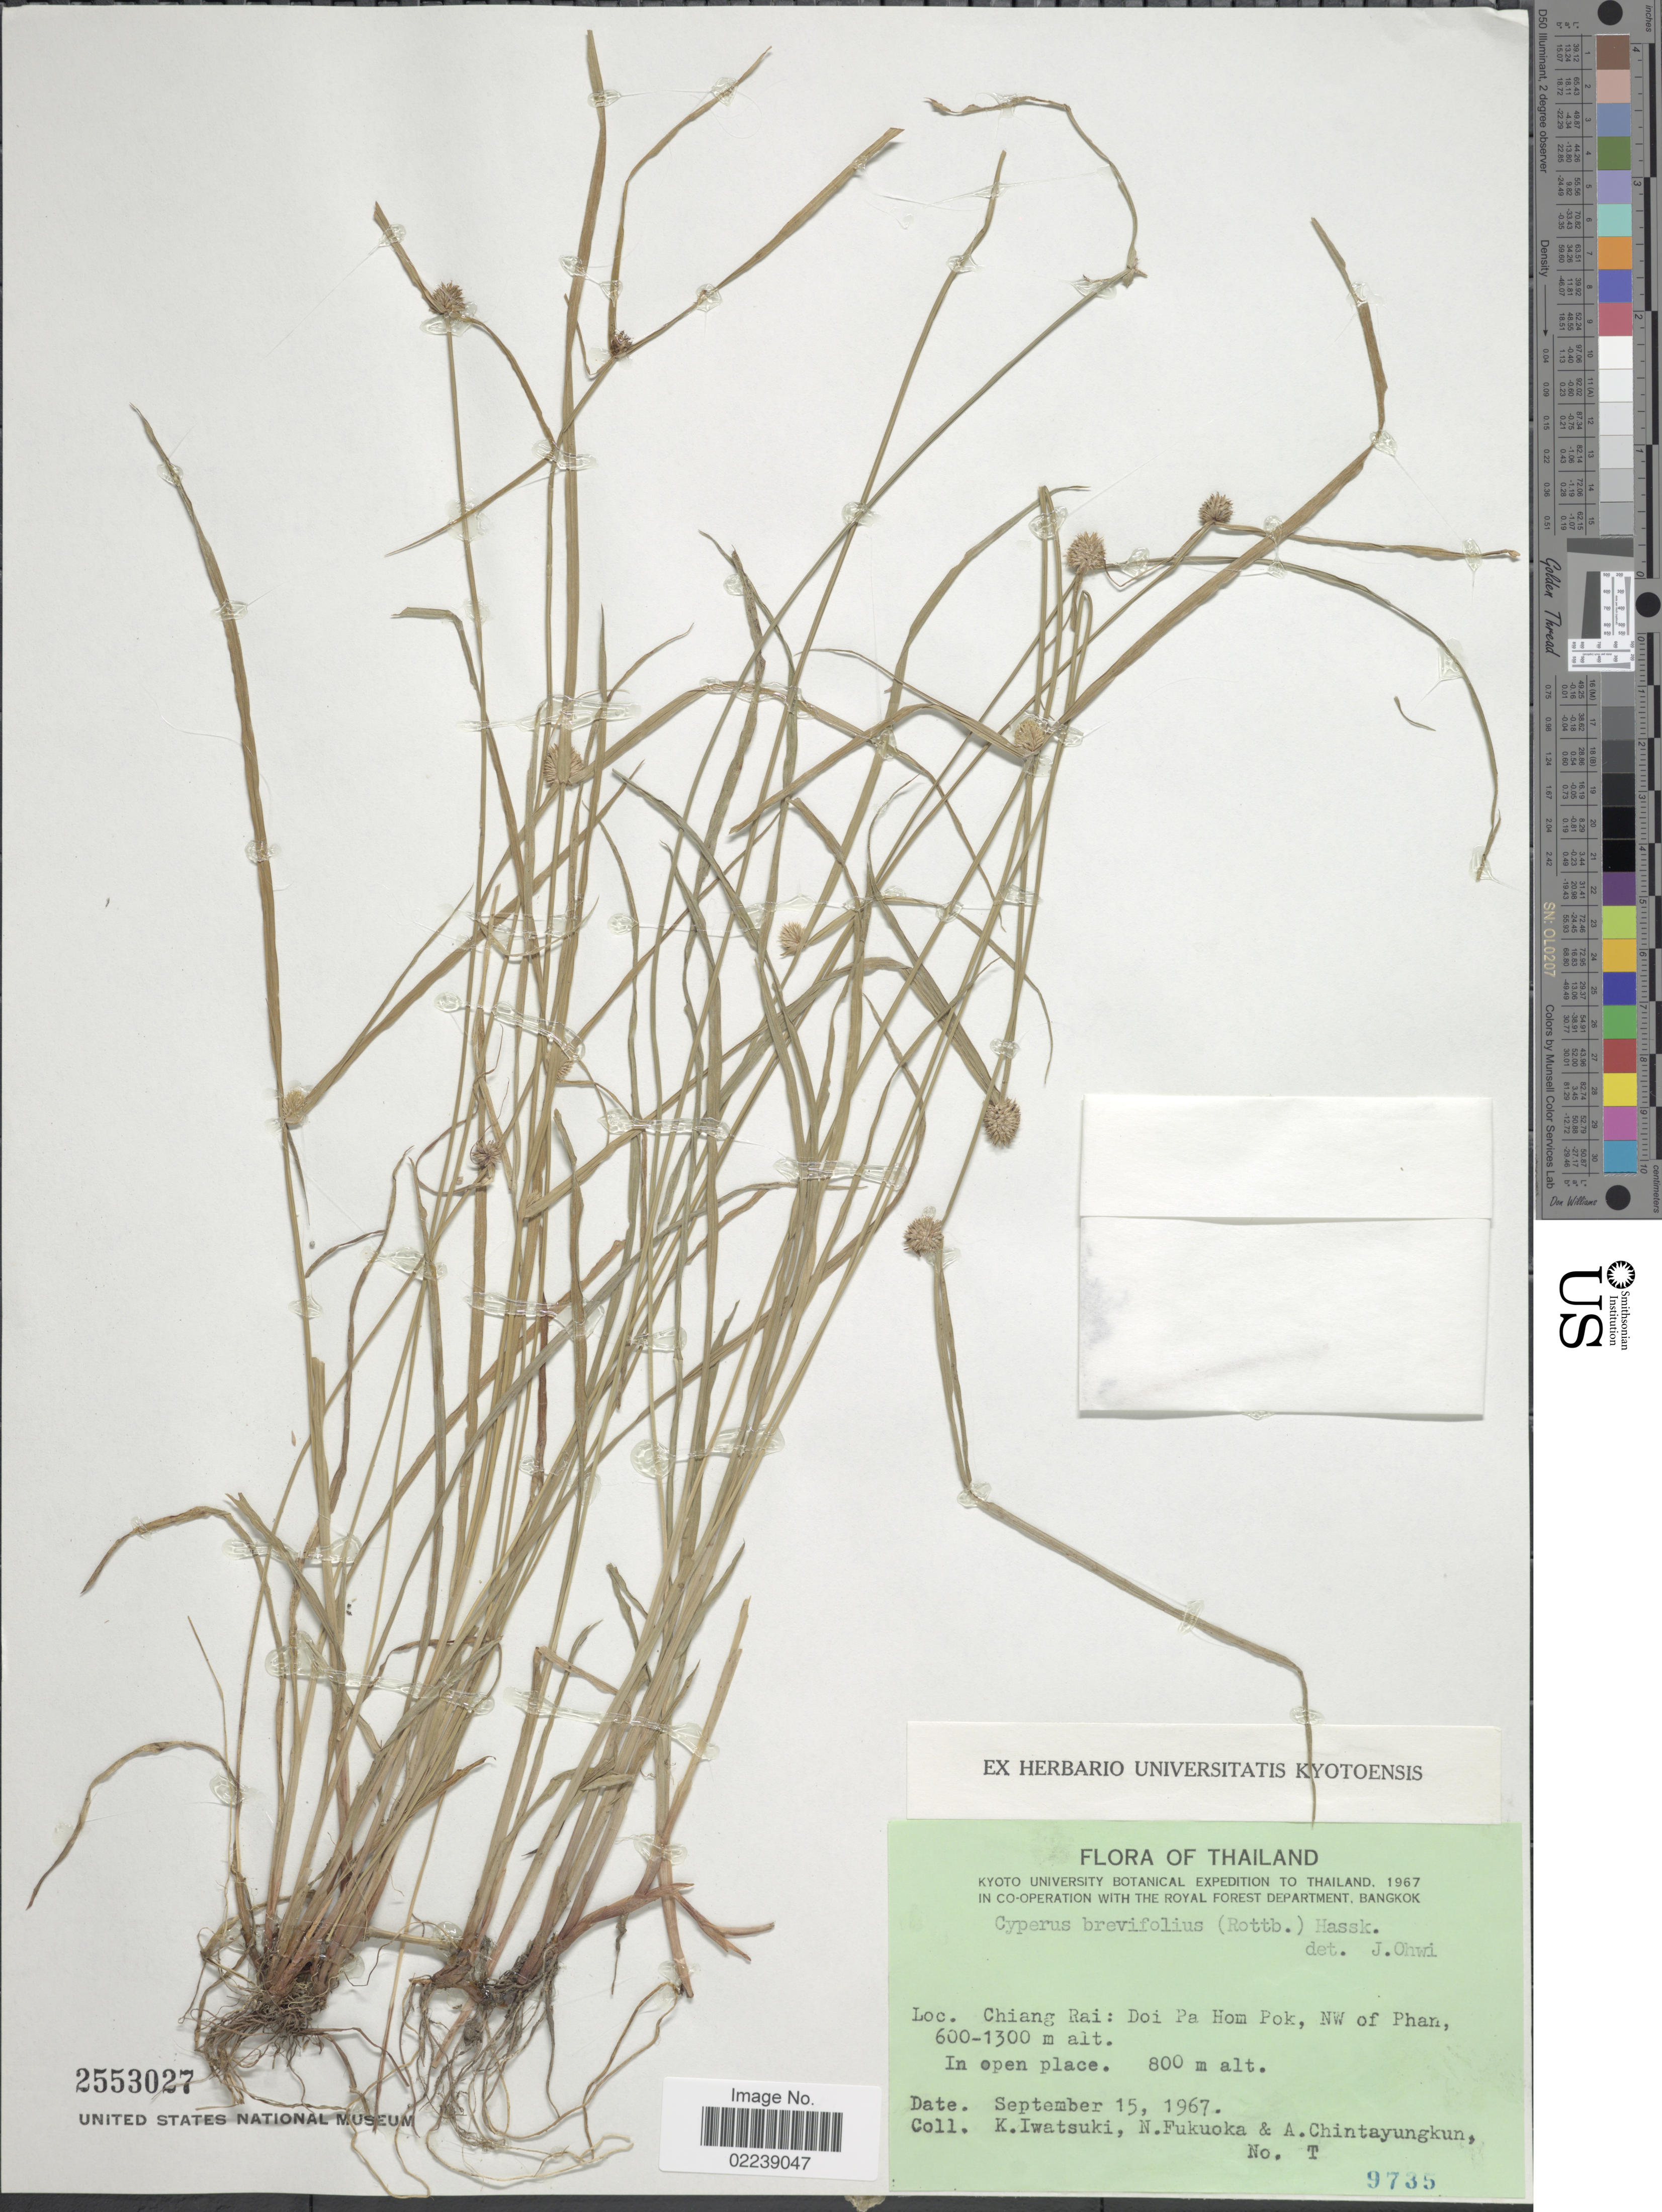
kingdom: Plantae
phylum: Tracheophyta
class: Liliopsida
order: Poales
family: Cyperaceae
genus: Cyperus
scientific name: Cyperus brevifolius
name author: (Rottb.) Hassk.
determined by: Strong, M. T., (US), Smithsonian Institution - National Museum of Natural History (UNITED STATES)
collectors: K. Iwatsuki, N. Fukuoka & A. Chintayungkun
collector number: T9735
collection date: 1967-09-15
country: Thailand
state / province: Chiang Rai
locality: Doi Pa Hom Pok, NW of Phan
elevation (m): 800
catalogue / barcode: US 2553027